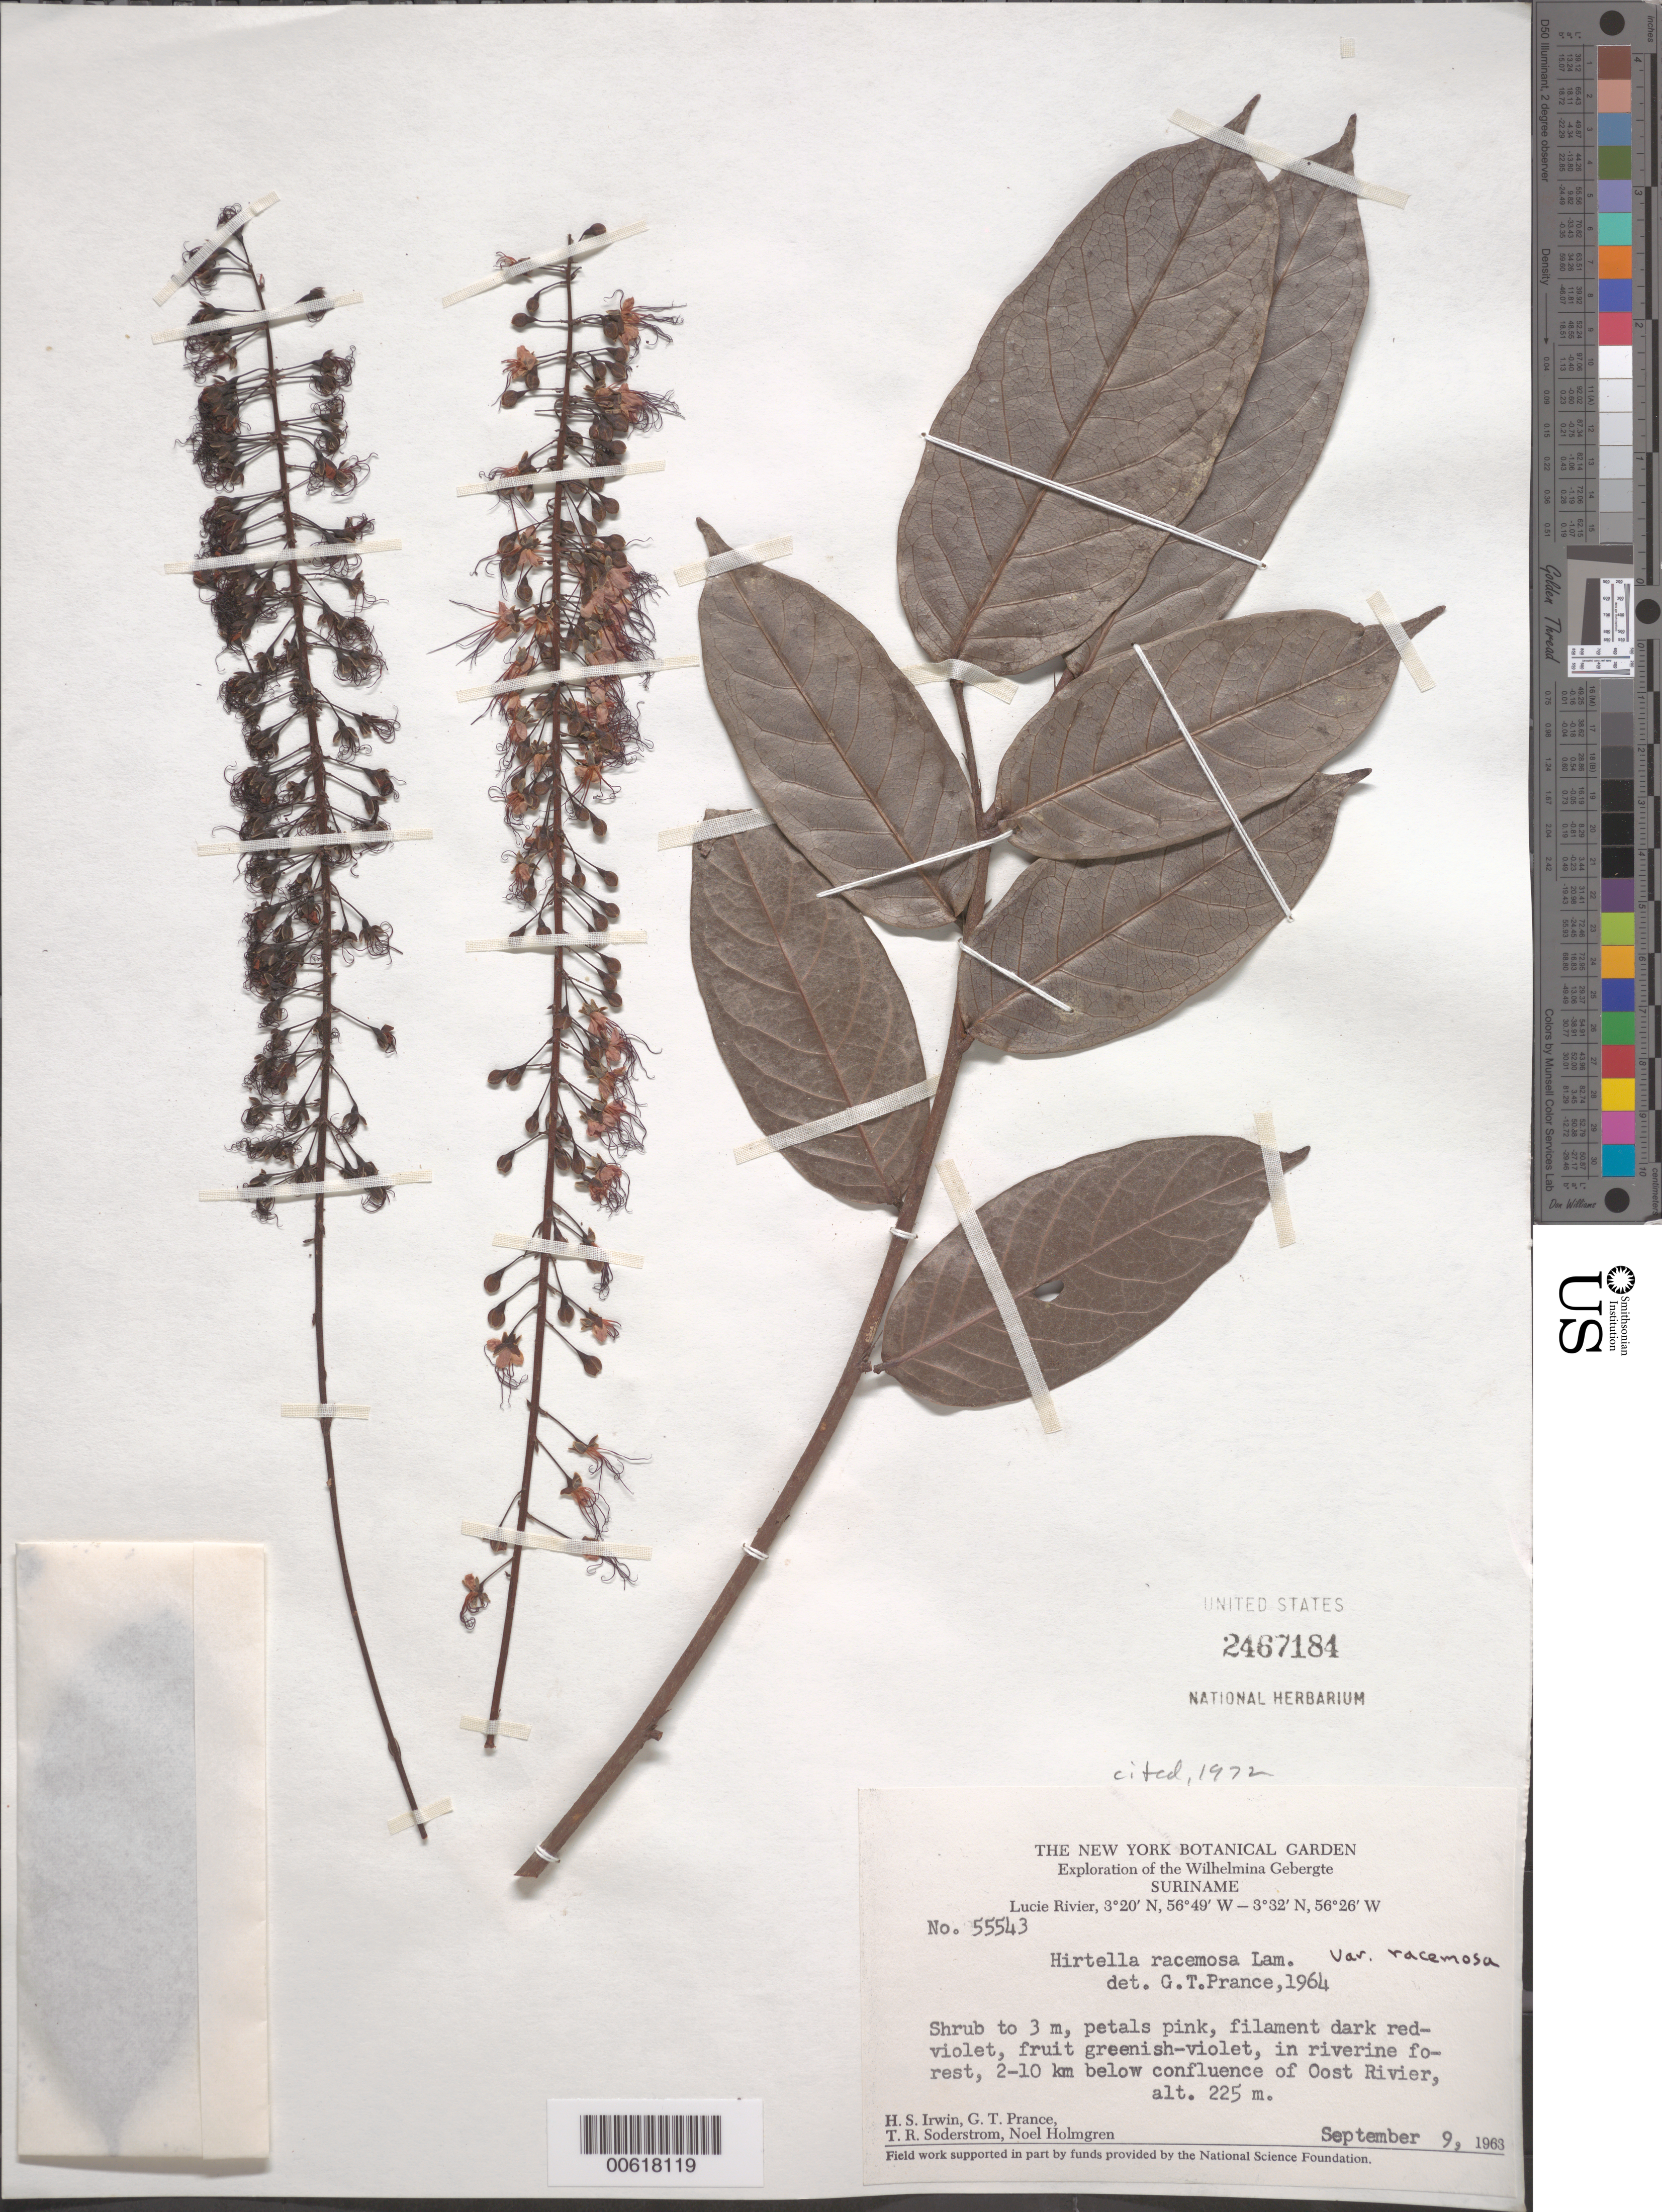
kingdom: Plantae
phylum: Tracheophyta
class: Magnoliopsida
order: Malpighiales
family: Chrysobalanaceae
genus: Hirtella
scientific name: Hirtella racemosa var. racemosa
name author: Lam.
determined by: Prance, G. T.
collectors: H. Irwin, G. T. Prance, T. R. Soderstrom & N. H. Holmgren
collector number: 55543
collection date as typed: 9-Sep-63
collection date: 1963-09-09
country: Suriname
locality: Lucie R., 2-10 km below confl. with Oost R., Wilhelmina Gebergte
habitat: Riverine forest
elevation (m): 225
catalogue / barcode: US 2467184